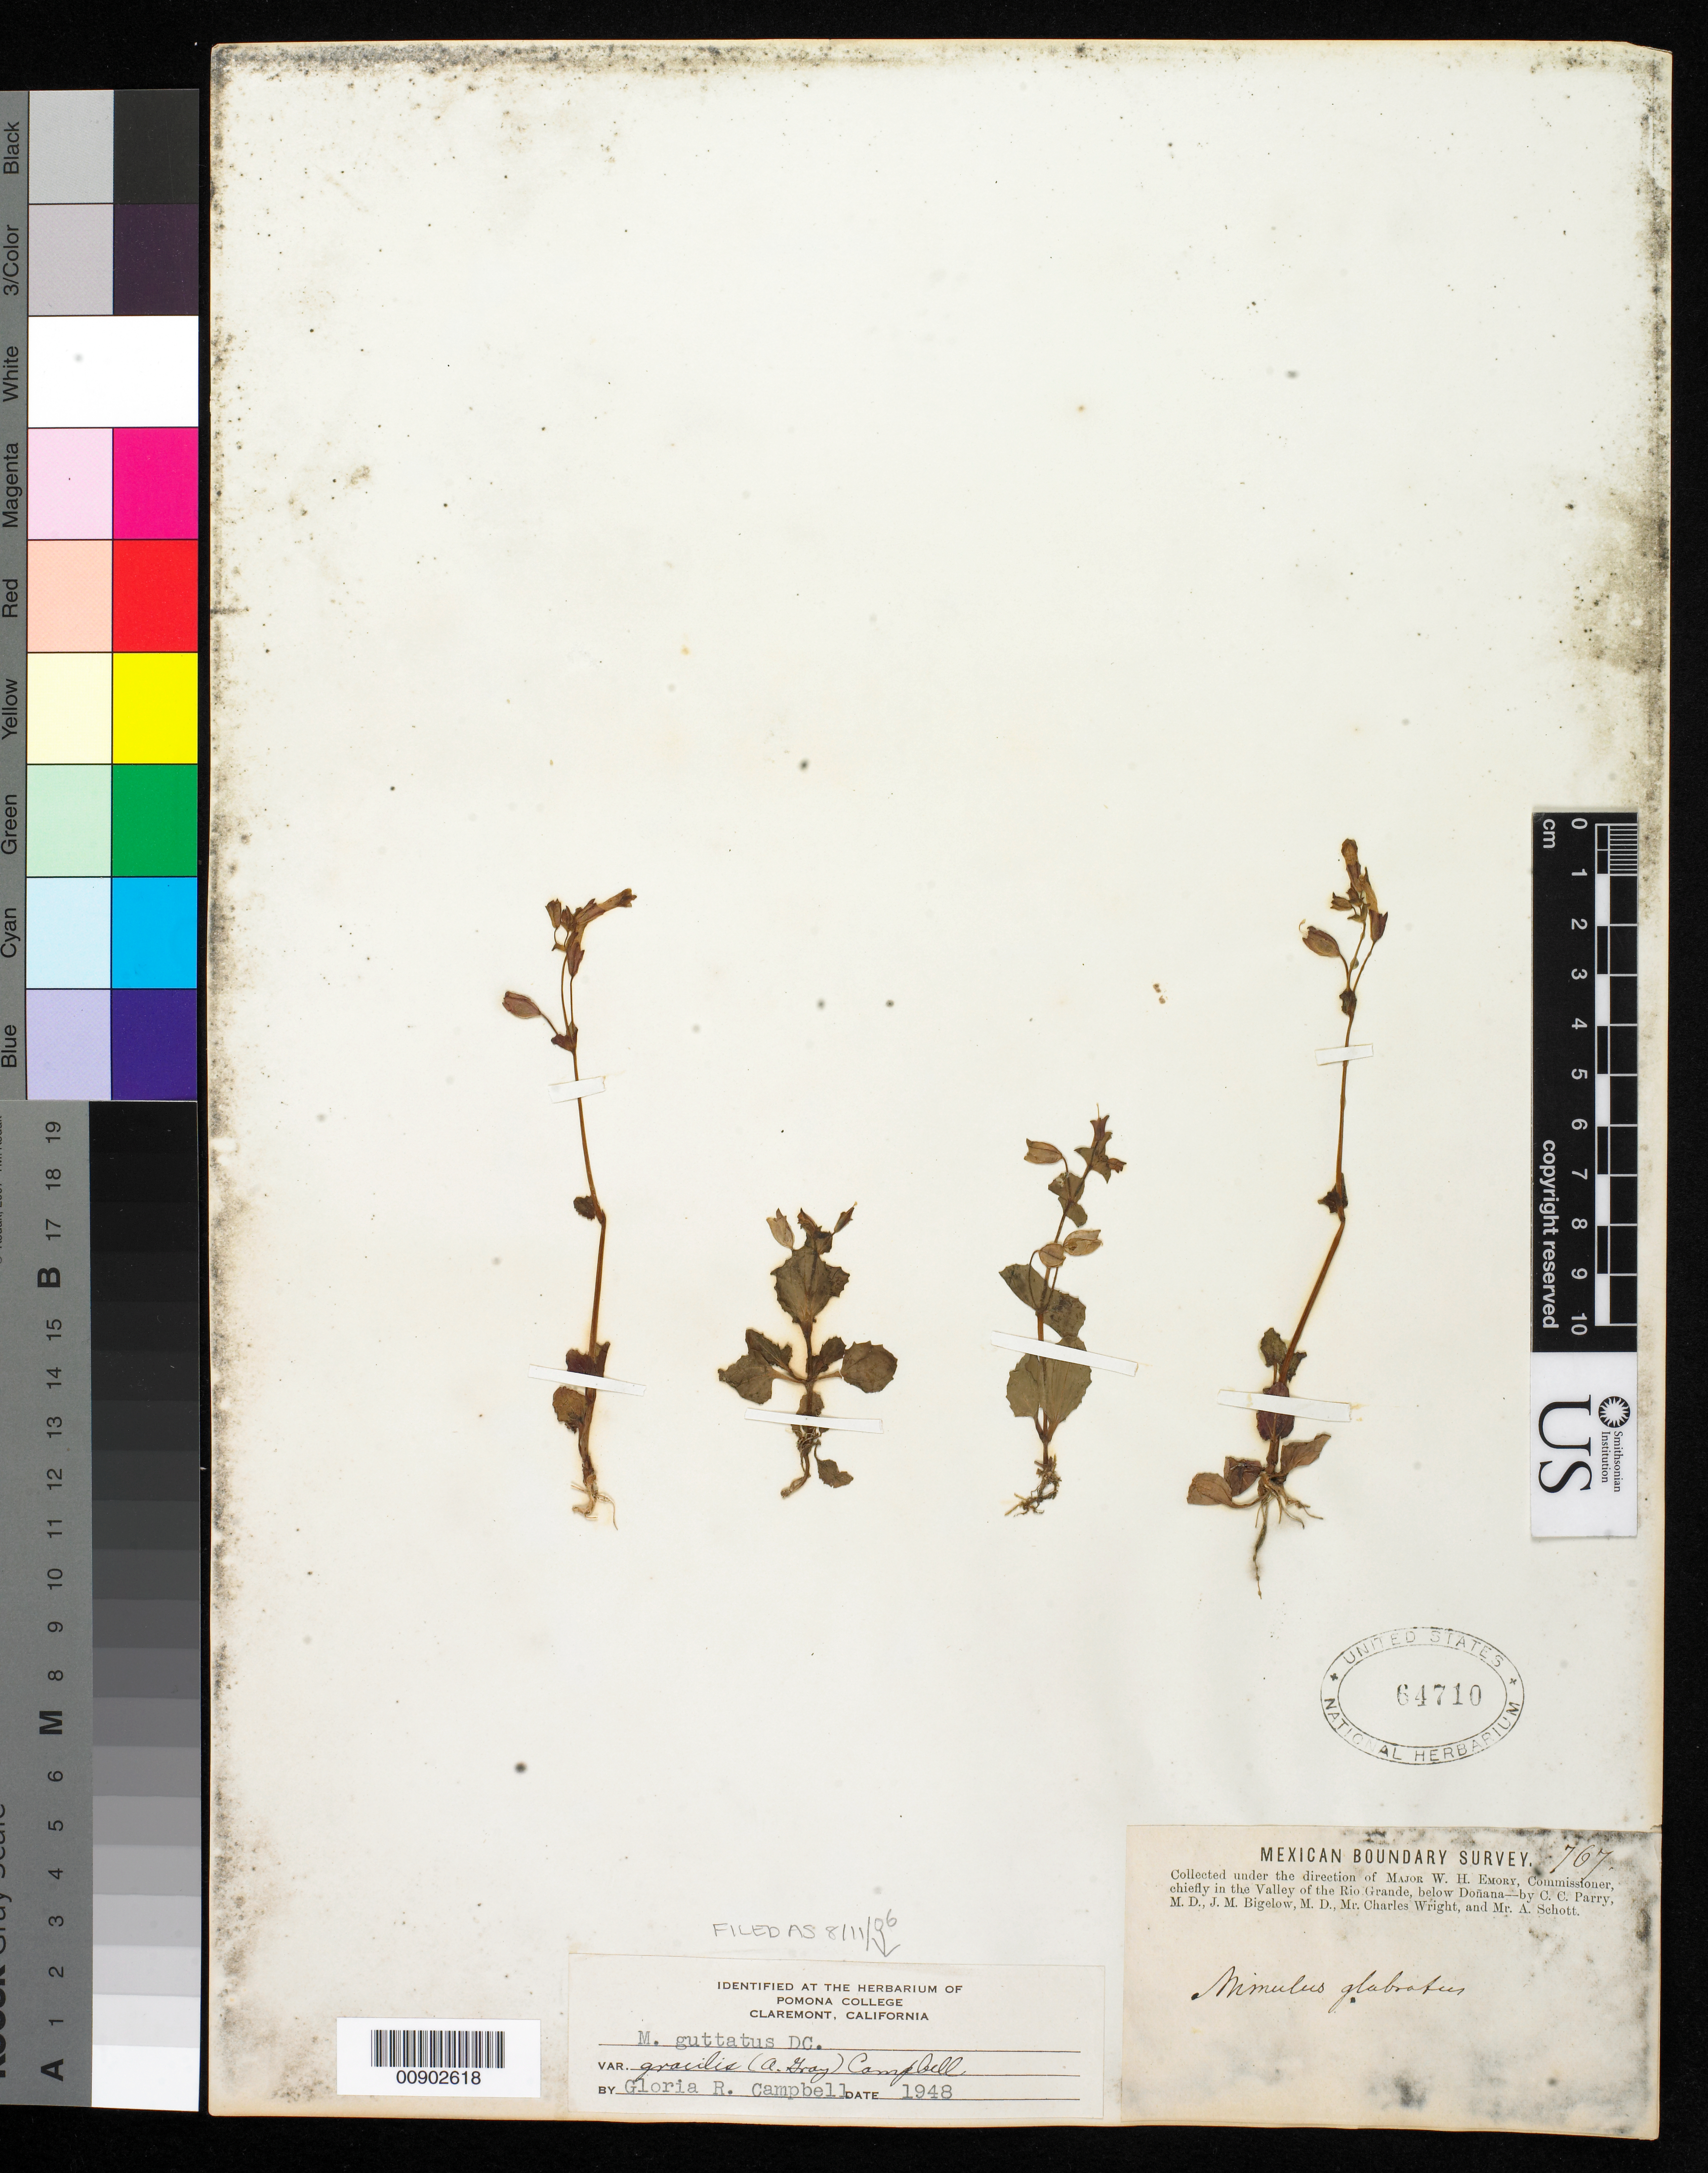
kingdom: Plantae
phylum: Tracheophyta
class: Magnoliopsida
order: Lamiales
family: Phrymaceae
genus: Mimulus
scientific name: Mimulus guttatus var. gracilis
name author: (A. Gray) G.R. Campb.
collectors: C. C. Parry, J. M. Bigelow, C. Wright & A. C. V. Schott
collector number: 767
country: United States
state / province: New Mexico / Texas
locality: Valley of the Rio Grande, below Doñana.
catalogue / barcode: US 64710